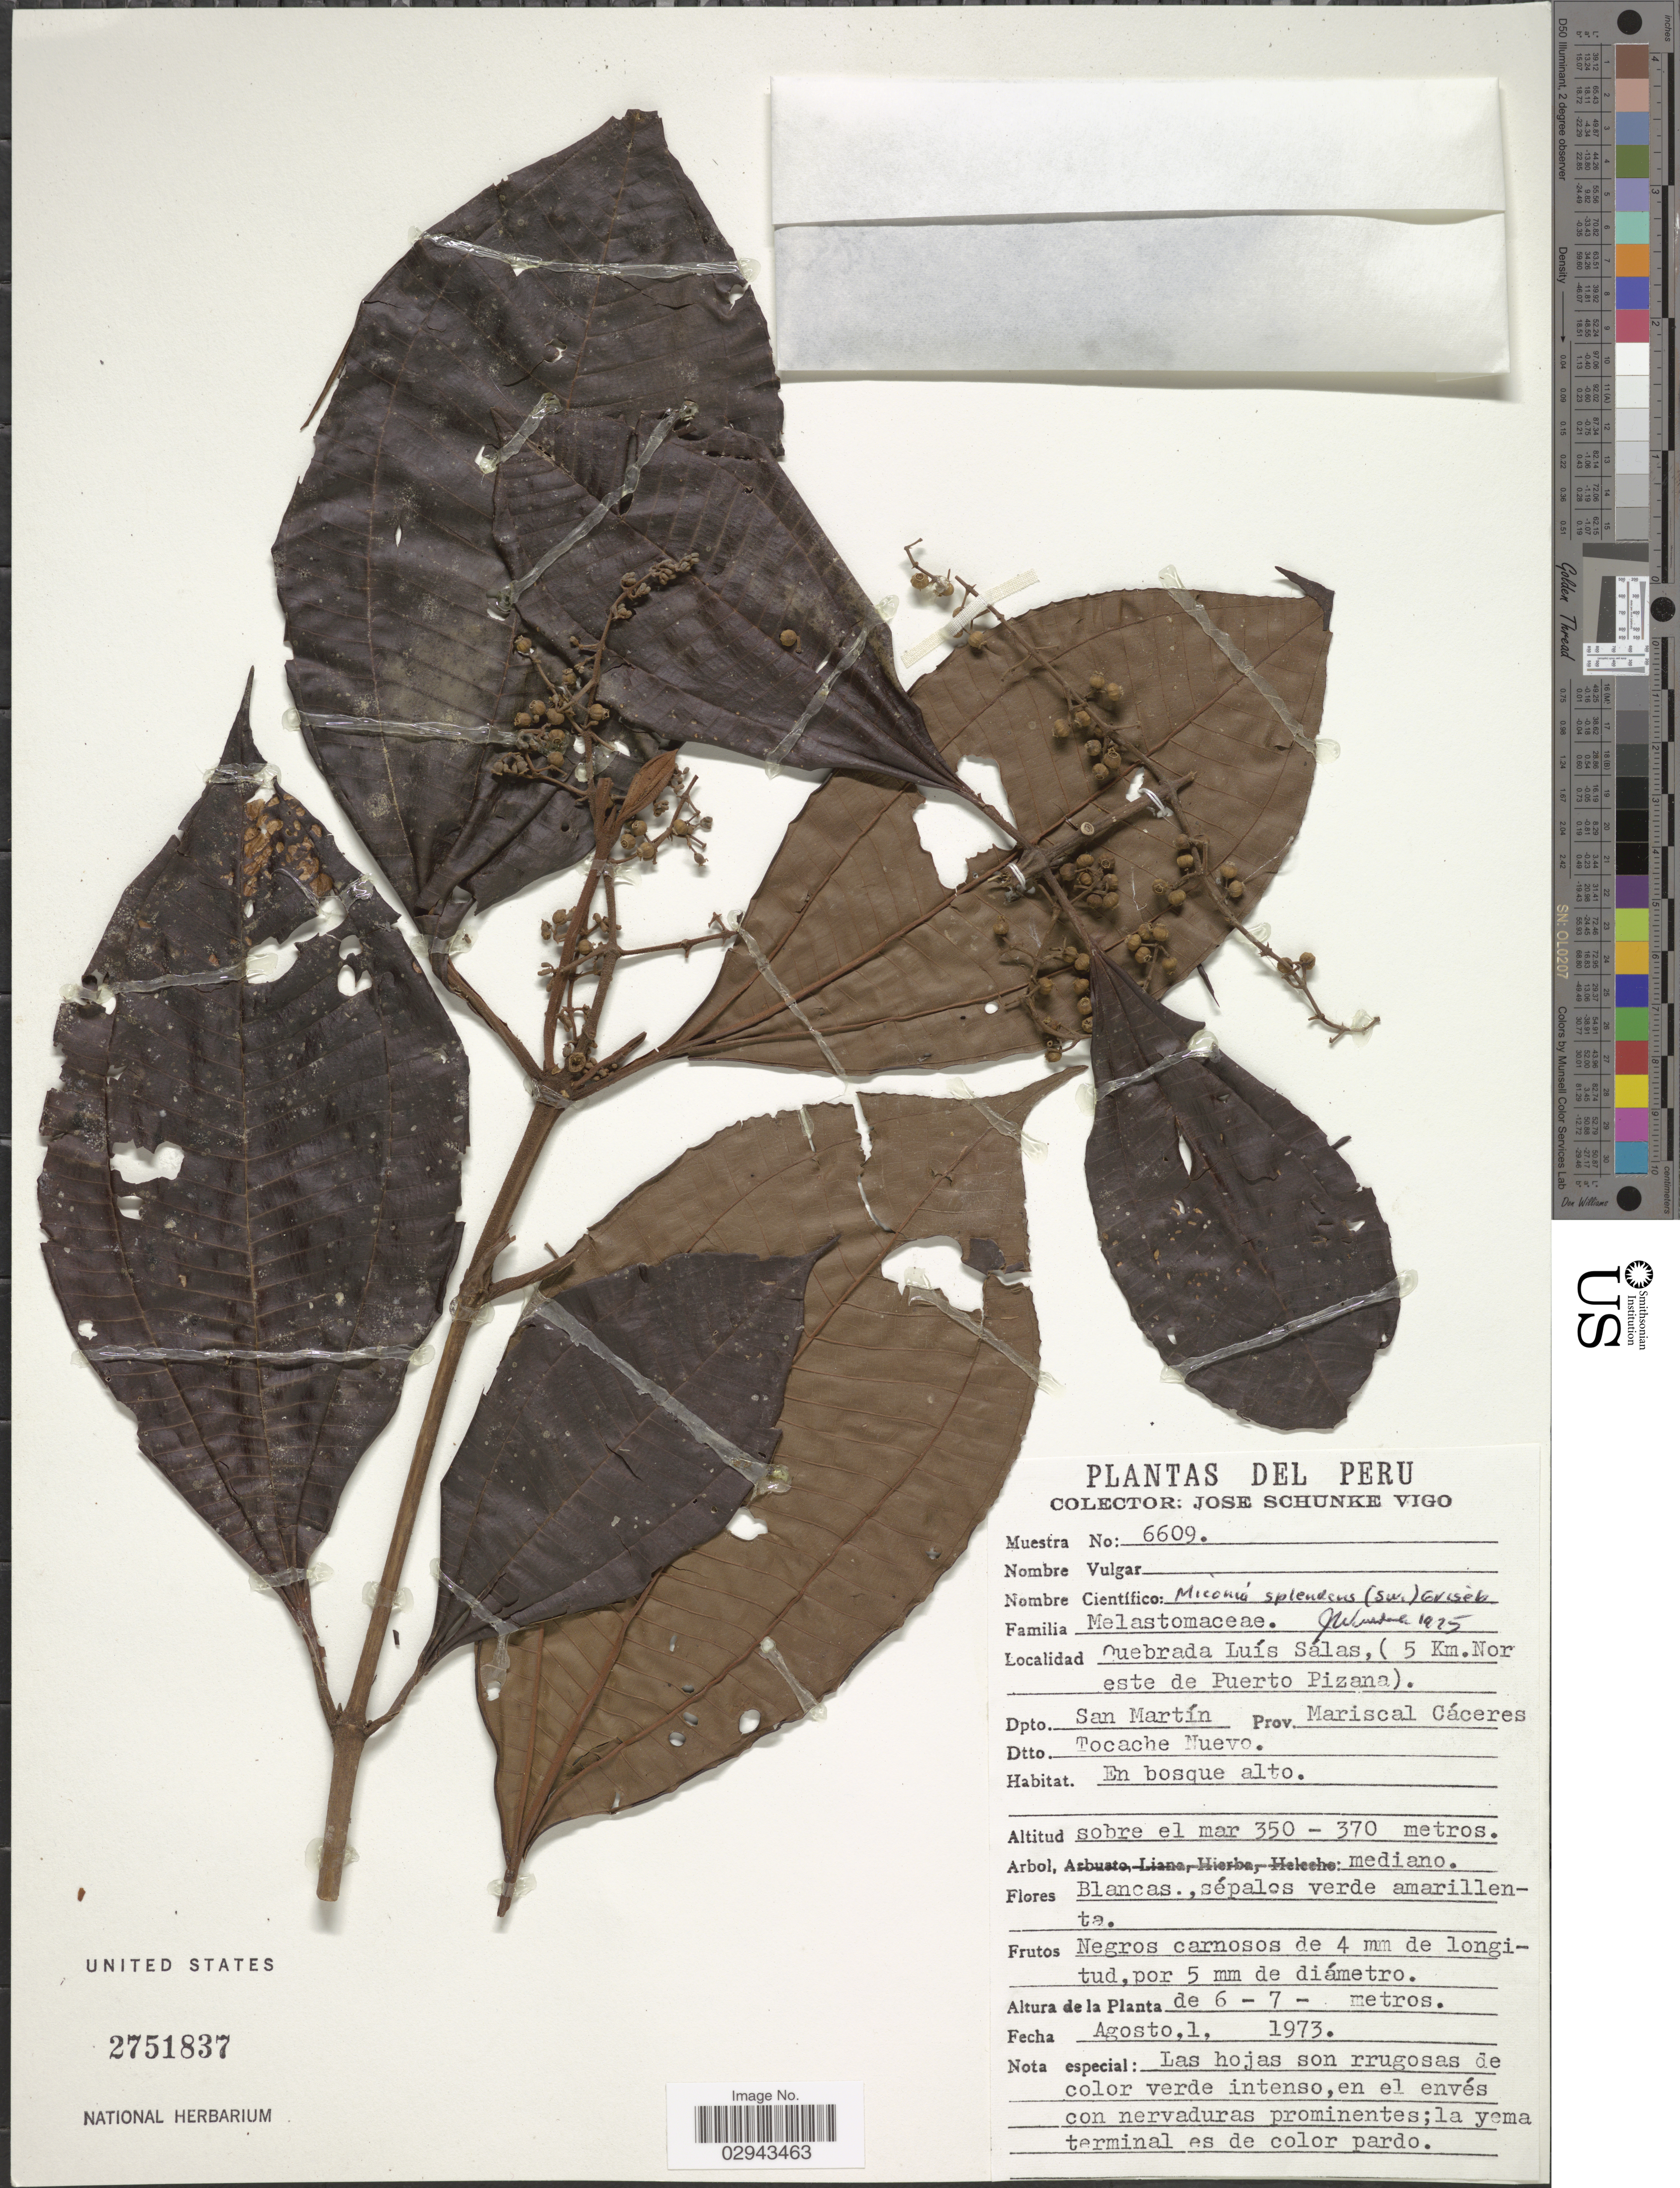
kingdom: Plantae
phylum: Tracheophyta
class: Magnoliopsida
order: Myrtales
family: Melastomataceae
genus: Miconia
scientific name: Miconia splendens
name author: (Sw.) Griseb.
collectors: J. Schunke Vigo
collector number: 6609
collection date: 1973-08-01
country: Peru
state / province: San Martín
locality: Quebrada Luís Sálas, ( 5 Km. Nor este de Puerto Pizana). Dpto. San Martín. Prov. Mariscal Cáceres. Dtto. Tocache Nuevo.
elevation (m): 350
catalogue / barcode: US 2751837